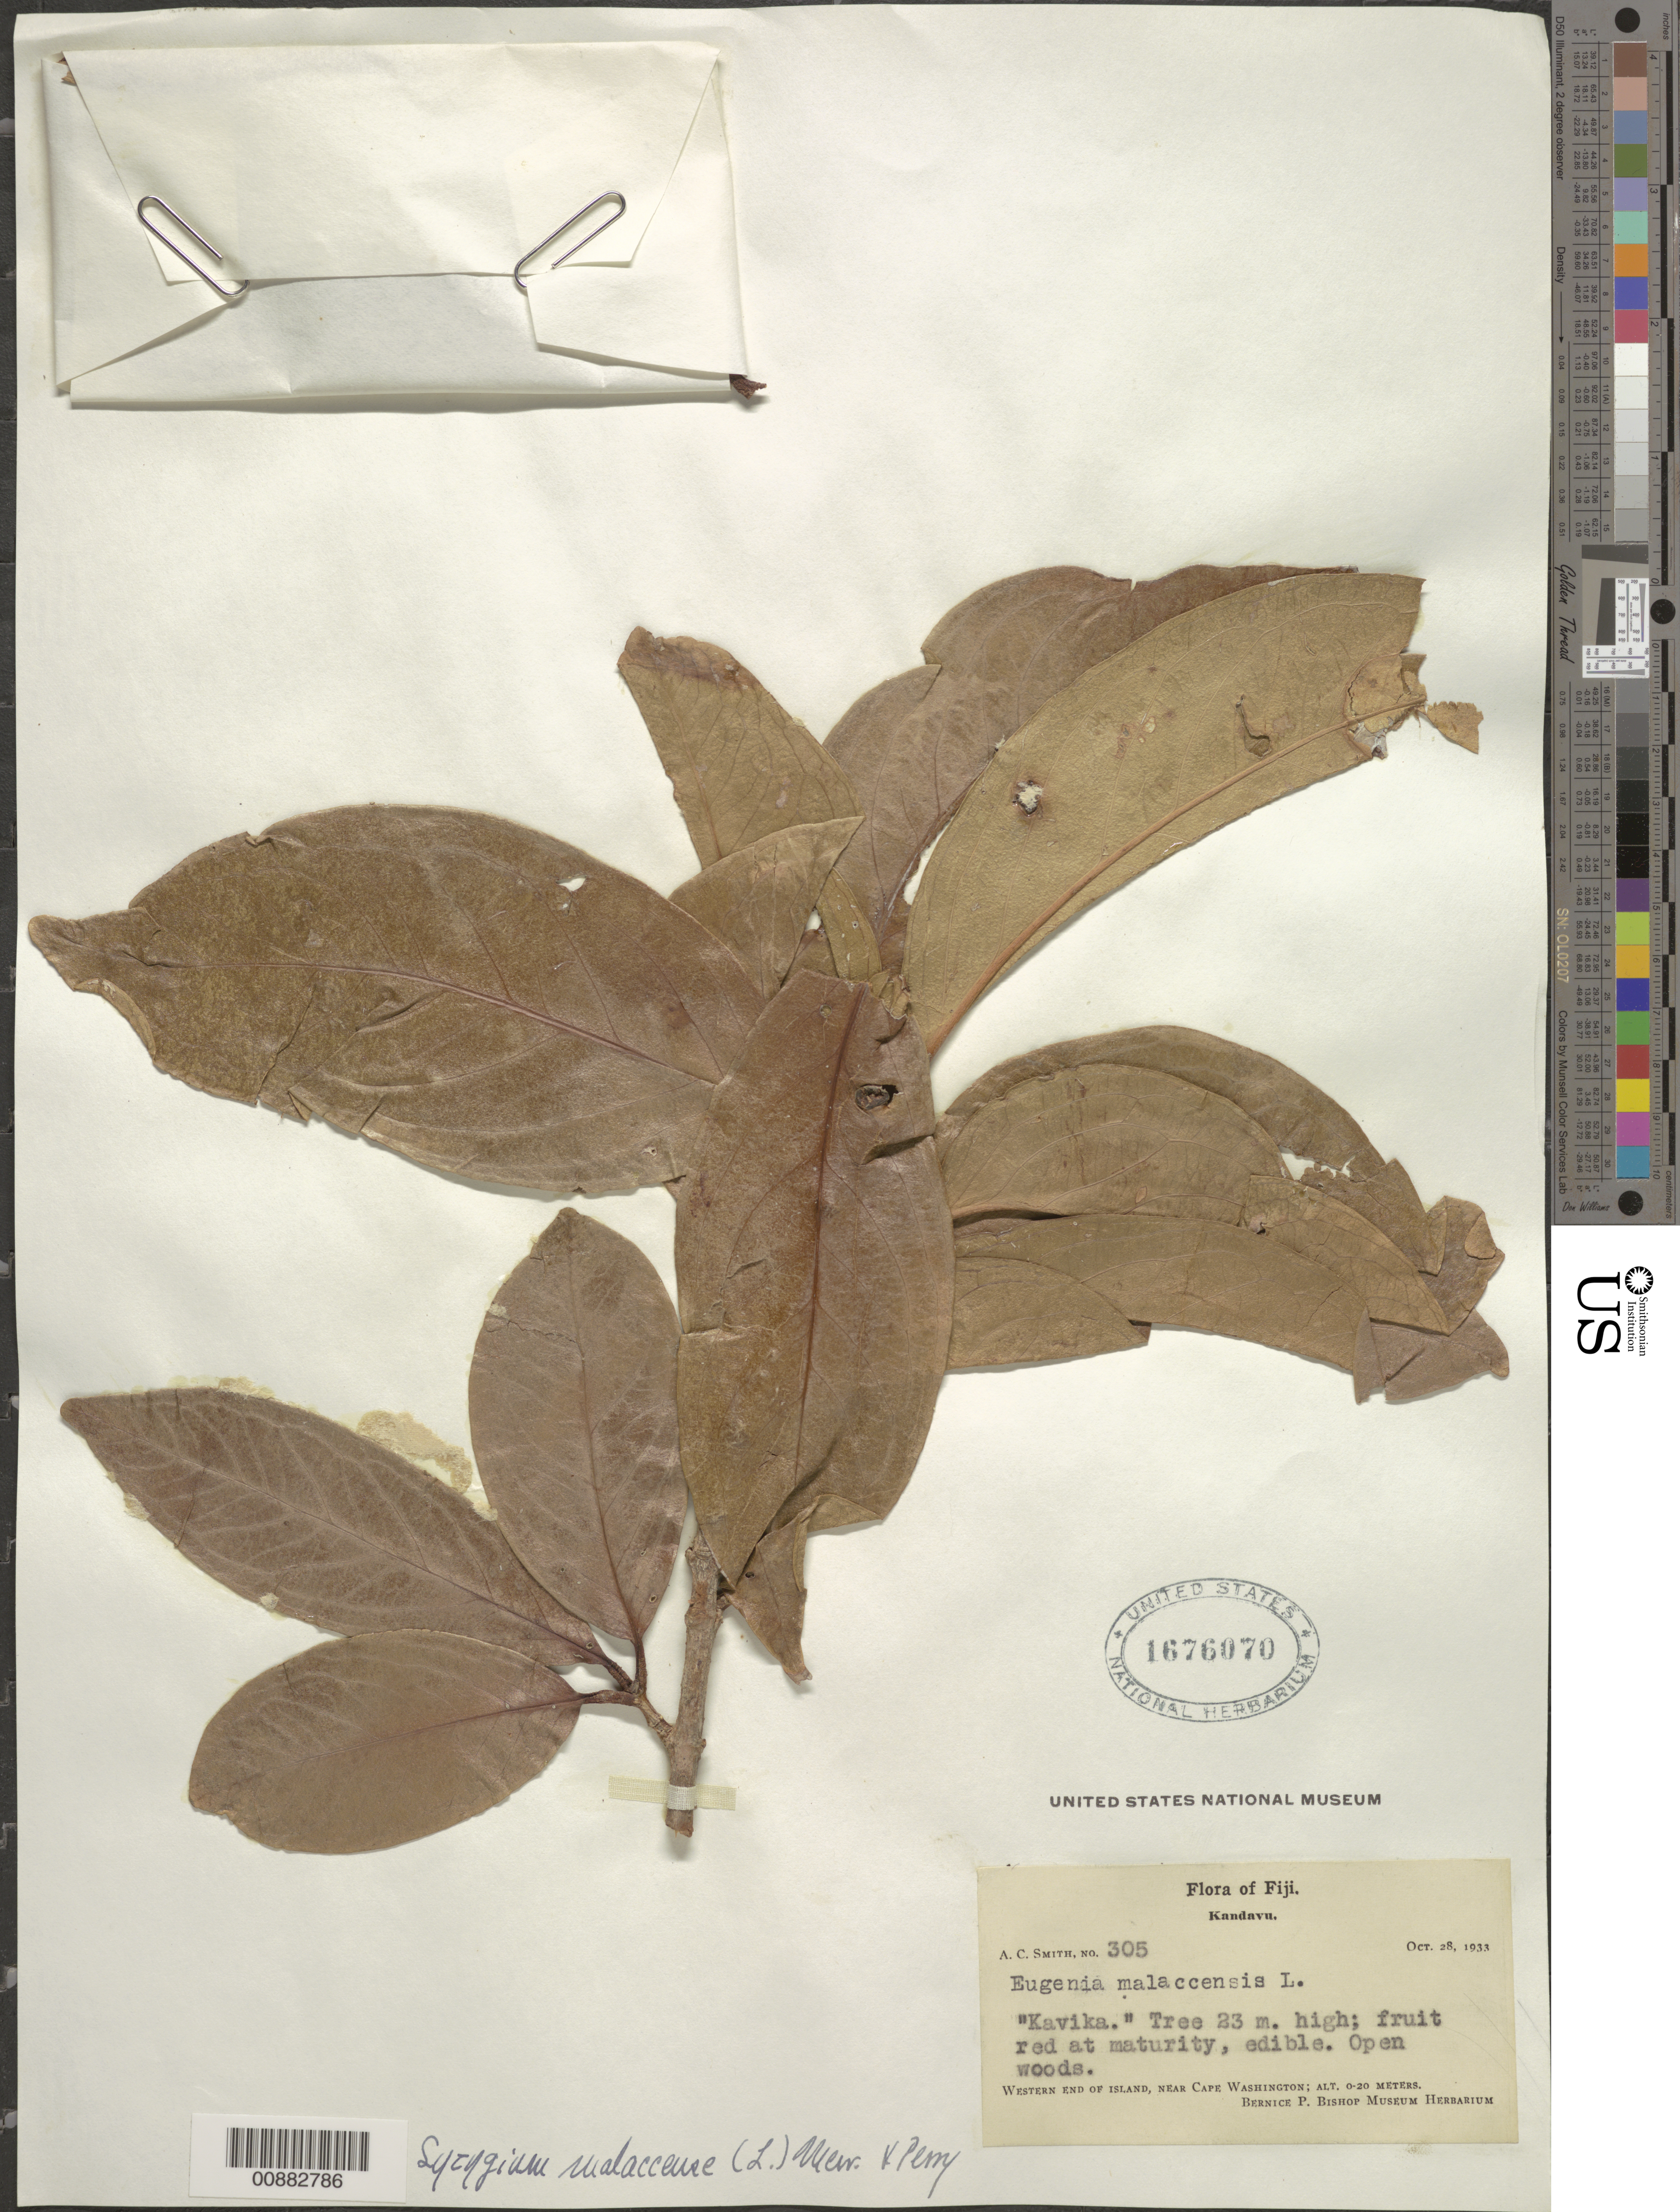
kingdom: Plantae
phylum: Tracheophyta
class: Magnoliopsida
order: Myrtales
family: Myrtaceae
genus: Syzygium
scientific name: Syzygium malaccense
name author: (L.) Merr. & L.M. Perry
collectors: C. A. Smith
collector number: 305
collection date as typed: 28 Oct 1933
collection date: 1933-10-28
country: Fiji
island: Kadavu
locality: Western end of island, near Cape Washington. (Kandavu I.)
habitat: Open woods.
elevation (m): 0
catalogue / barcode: US 1676070